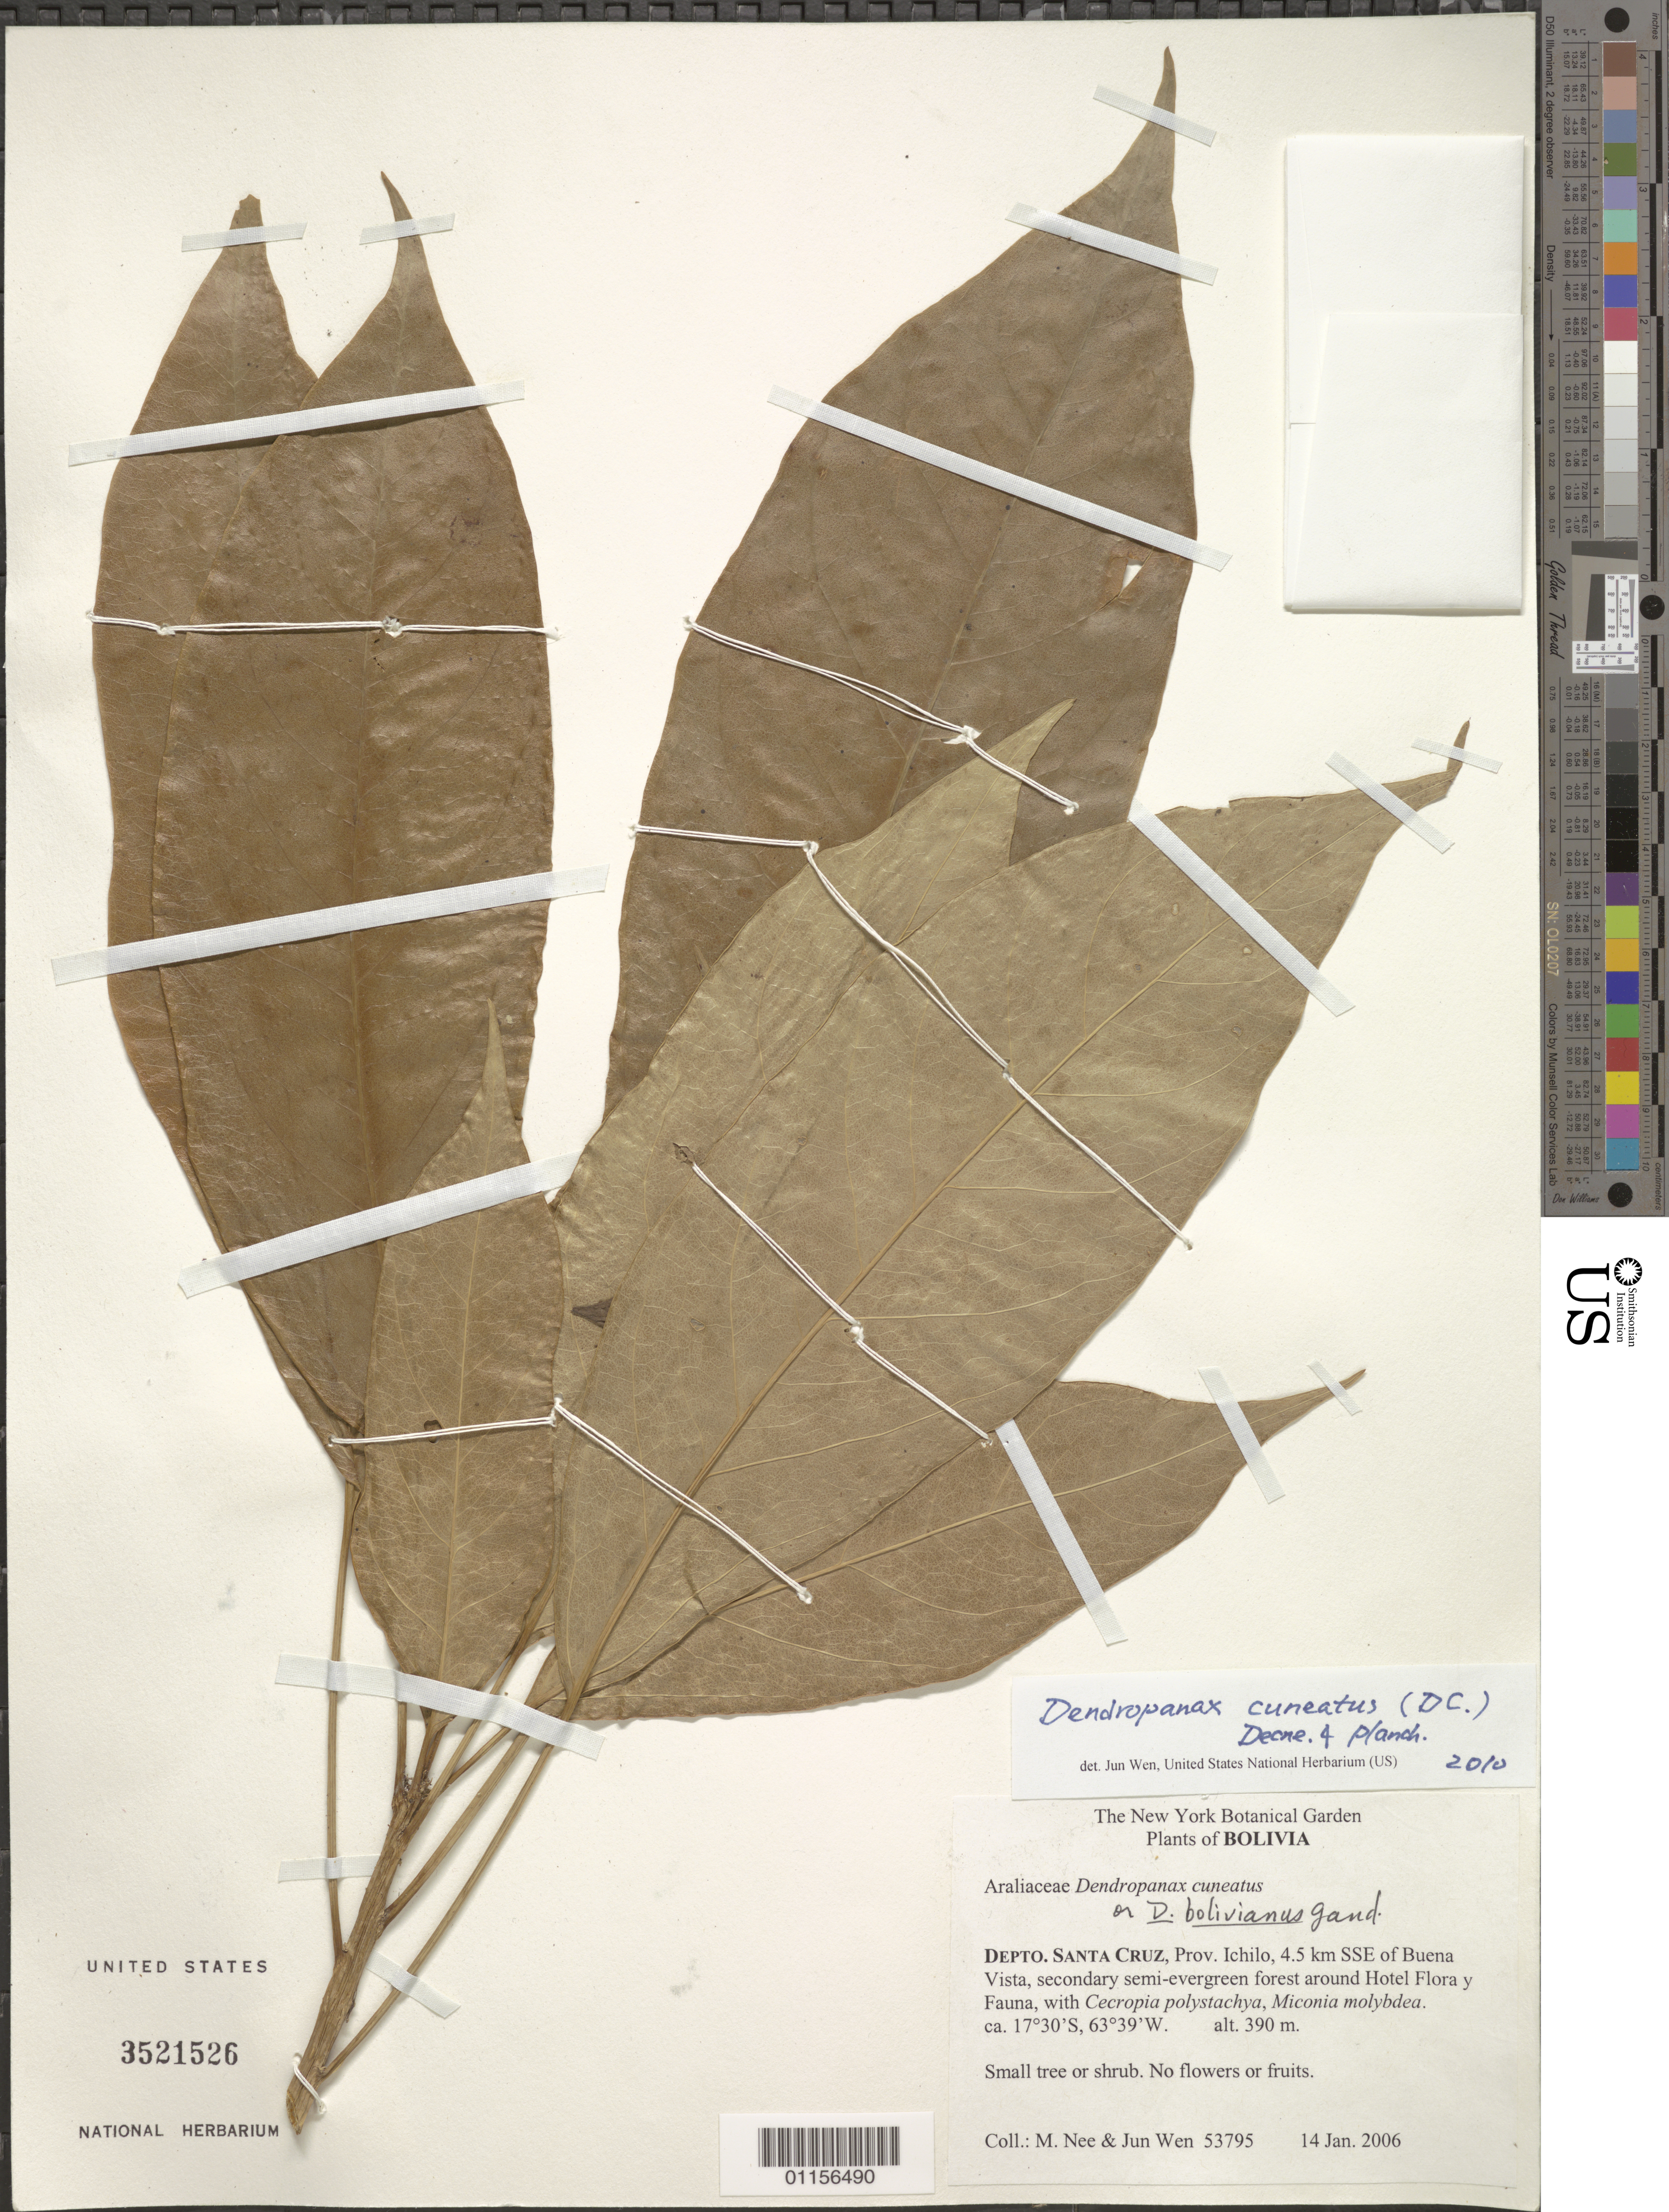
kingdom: Plantae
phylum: Tracheophyta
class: Magnoliopsida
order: Apiales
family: Araliaceae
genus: Dendropanax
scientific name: Dendropanax cuneatus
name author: (DC.) Decne. & Planch.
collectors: M. Nee & J. Wen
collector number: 53795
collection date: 2006-01-14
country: Bolivia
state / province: Santa Cruz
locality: Prov. Ichilo, 4.5 km SSE of Buena Vista, around Hotel Flora y Fauna.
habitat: Small tre or shrub, in secondary semi-evergreen forest.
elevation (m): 390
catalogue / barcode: US 3521526